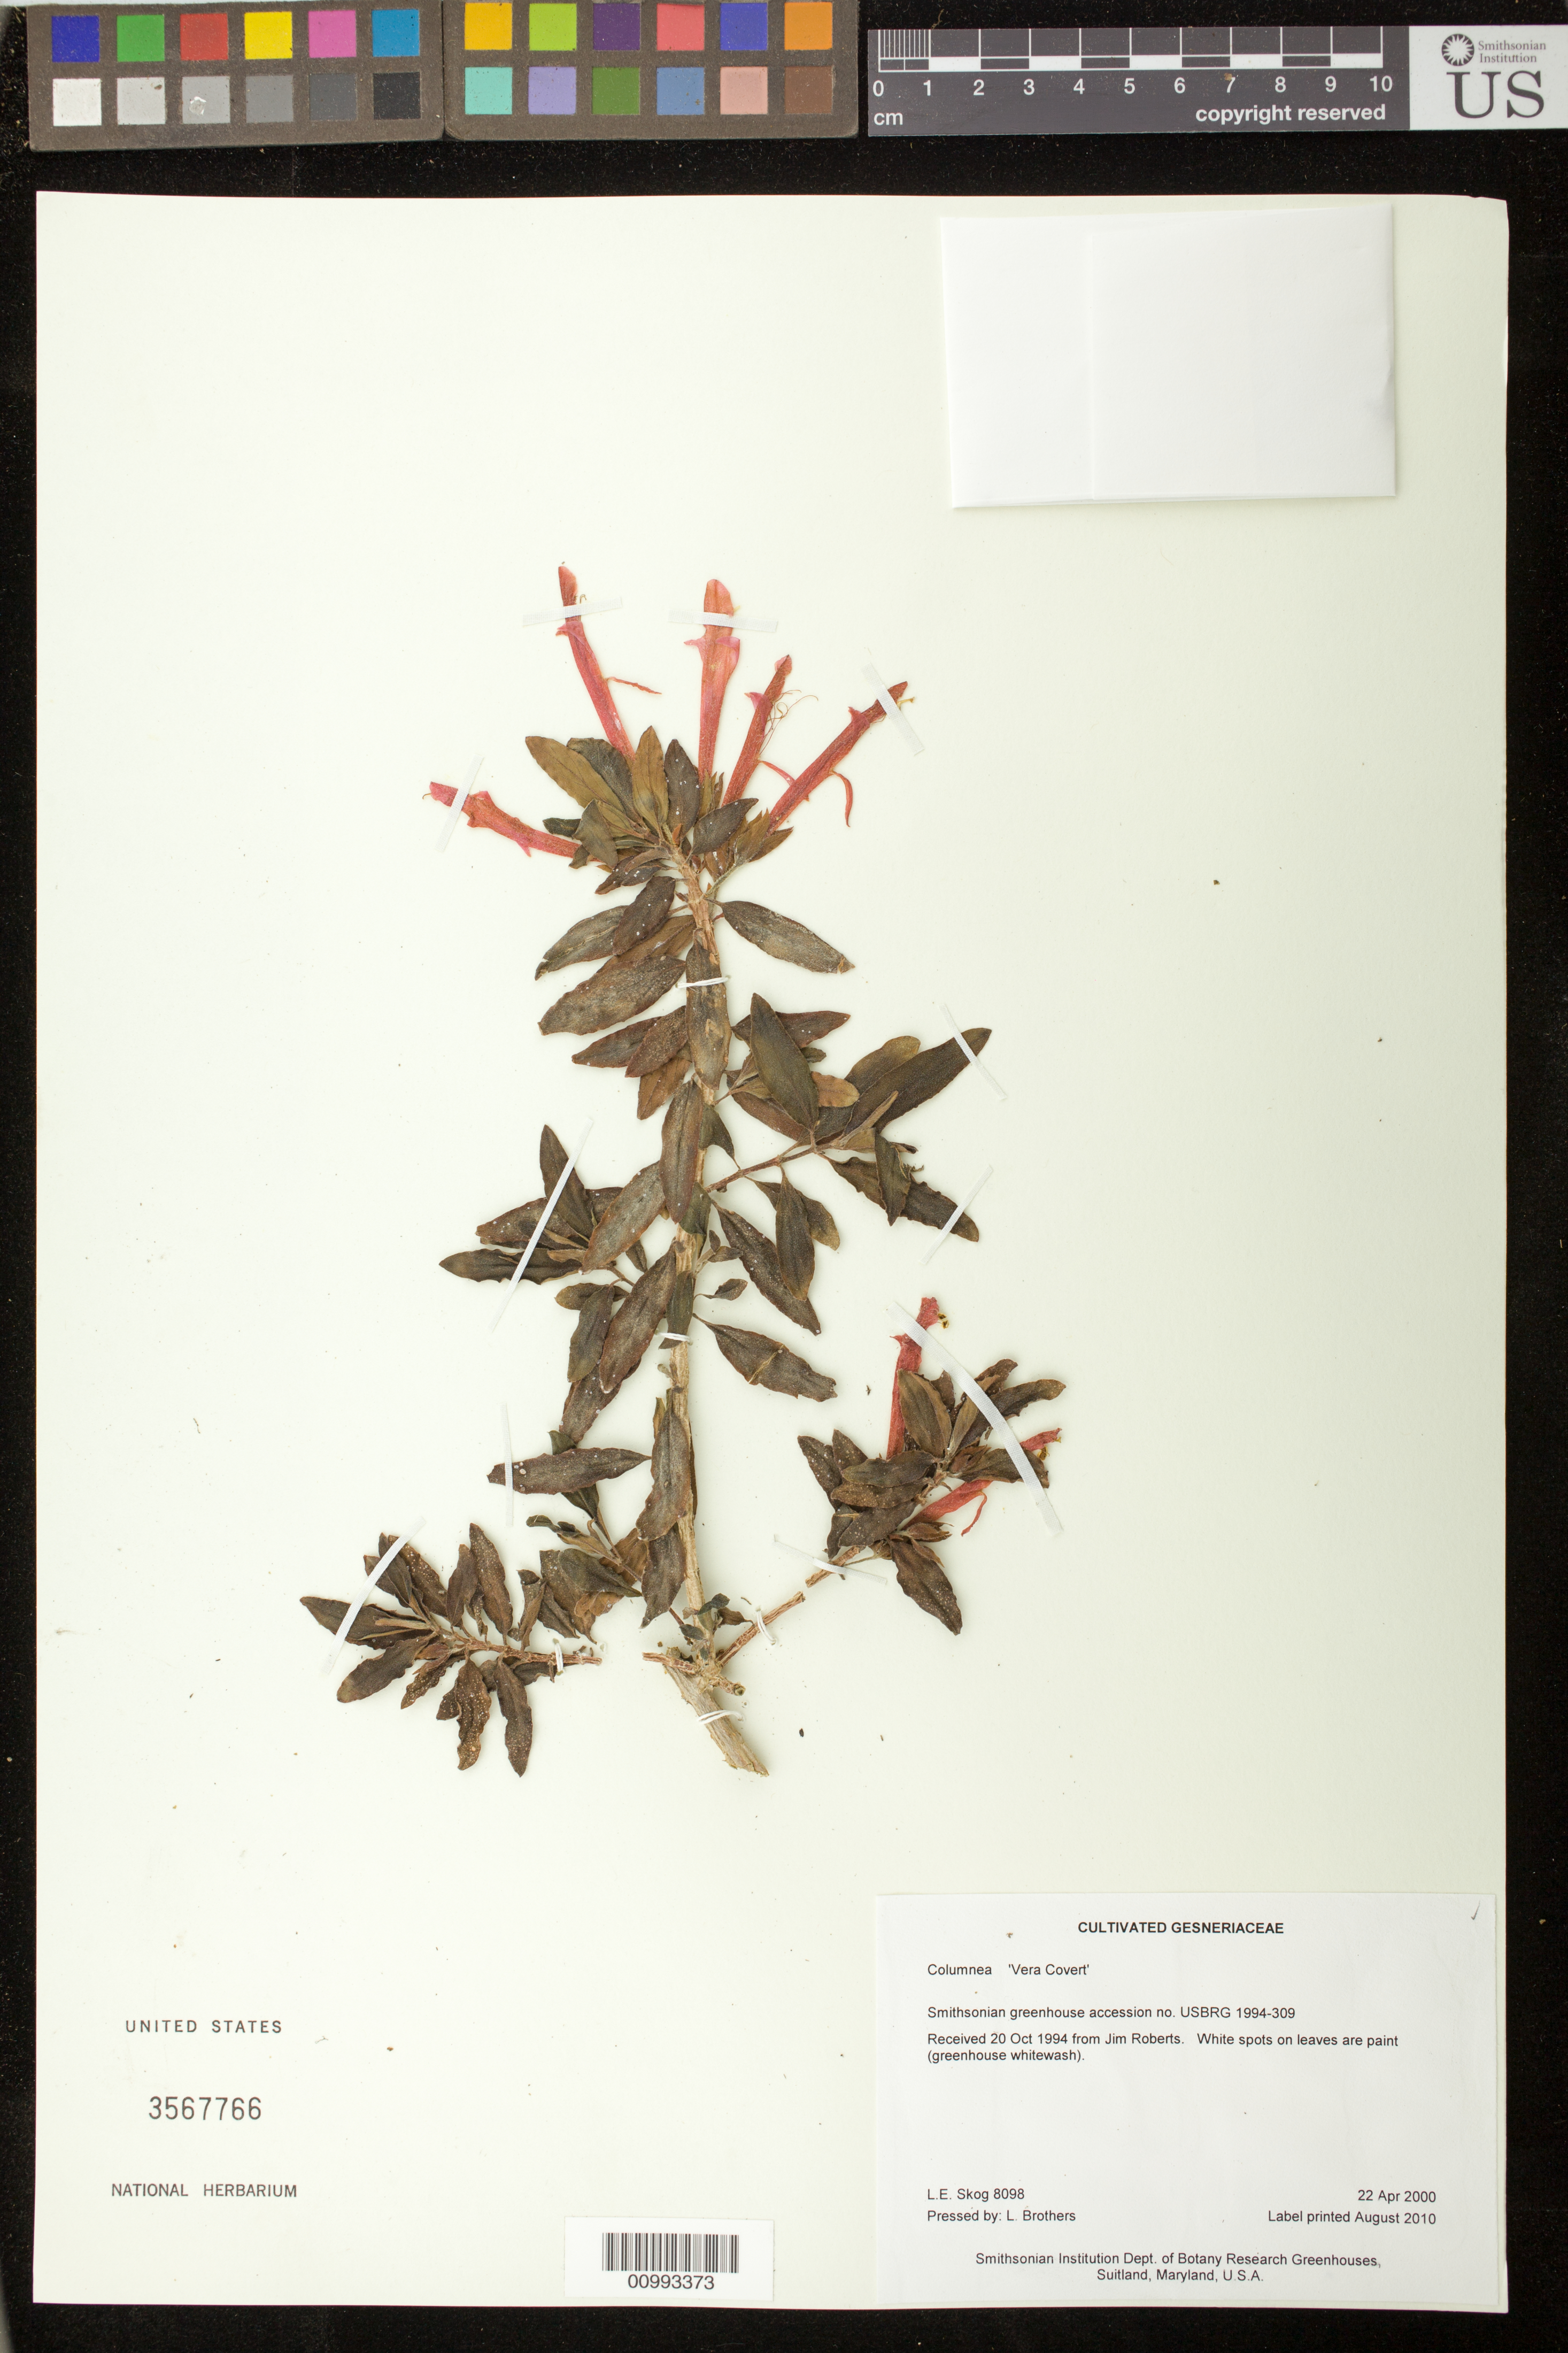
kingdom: Plantae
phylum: Tracheophyta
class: Magnoliopsida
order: Lamiales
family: Gesneriaceae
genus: Columnea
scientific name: Columnea 'Vera Covert'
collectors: L. E. Skog & L. Brothers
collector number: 8098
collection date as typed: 22 Apr 2000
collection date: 2000-04-22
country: United States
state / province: Maryland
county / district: Prince George's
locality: Smithsonian Institution Dept. of Botany Research Greenhouses, Suitland, Maryland, U.S.A.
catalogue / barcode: US 3567766